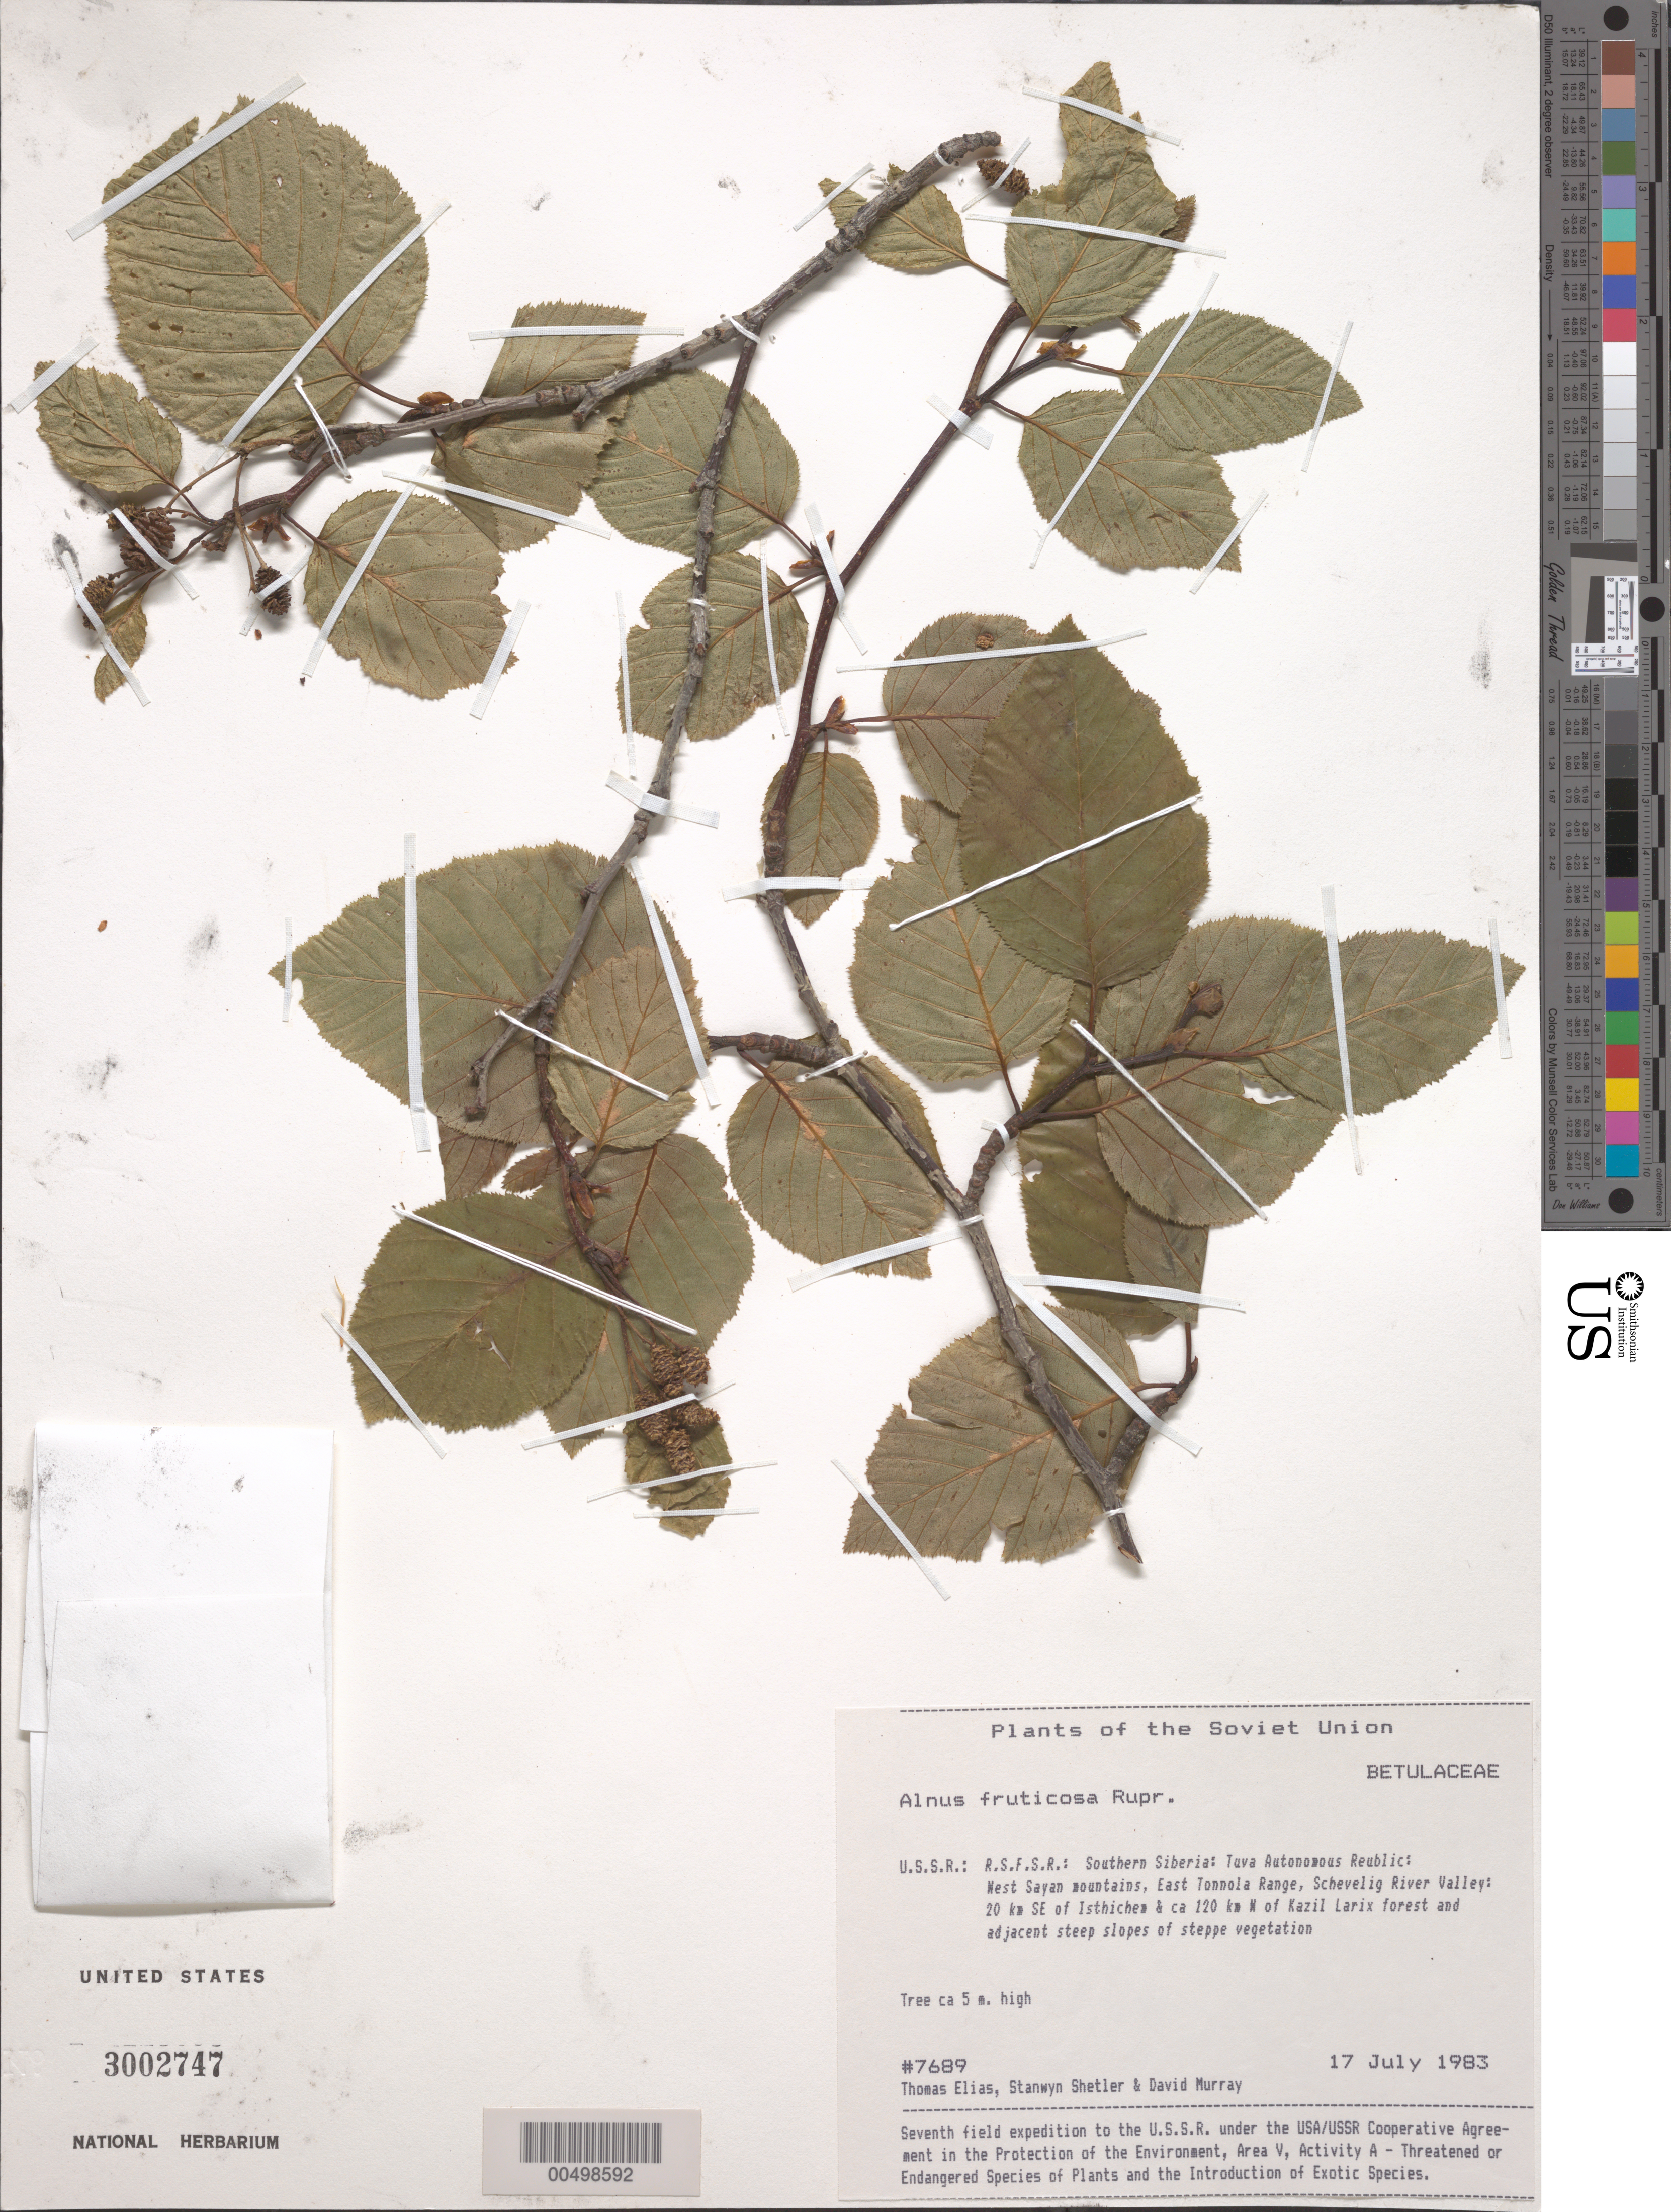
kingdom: Plantae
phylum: Tracheophyta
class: Magnoliopsida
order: Fagales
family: Betulaceae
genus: Alnus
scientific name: Alnus fruticosa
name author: Rupr.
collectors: T. Elias, S. Shetler & D. F. Murray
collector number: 7689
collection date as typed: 17 Jul 1983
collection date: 1983-07-17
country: Russian Federation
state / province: Tuva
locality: West Sayan Mountains, E Tannu-Ola Range, Schevelig River Valley, 20 km SE of Isthichem [Ishti-Khem], *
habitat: Larix forest and adjacent steep slopes of steppe vegetation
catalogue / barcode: US 3002747